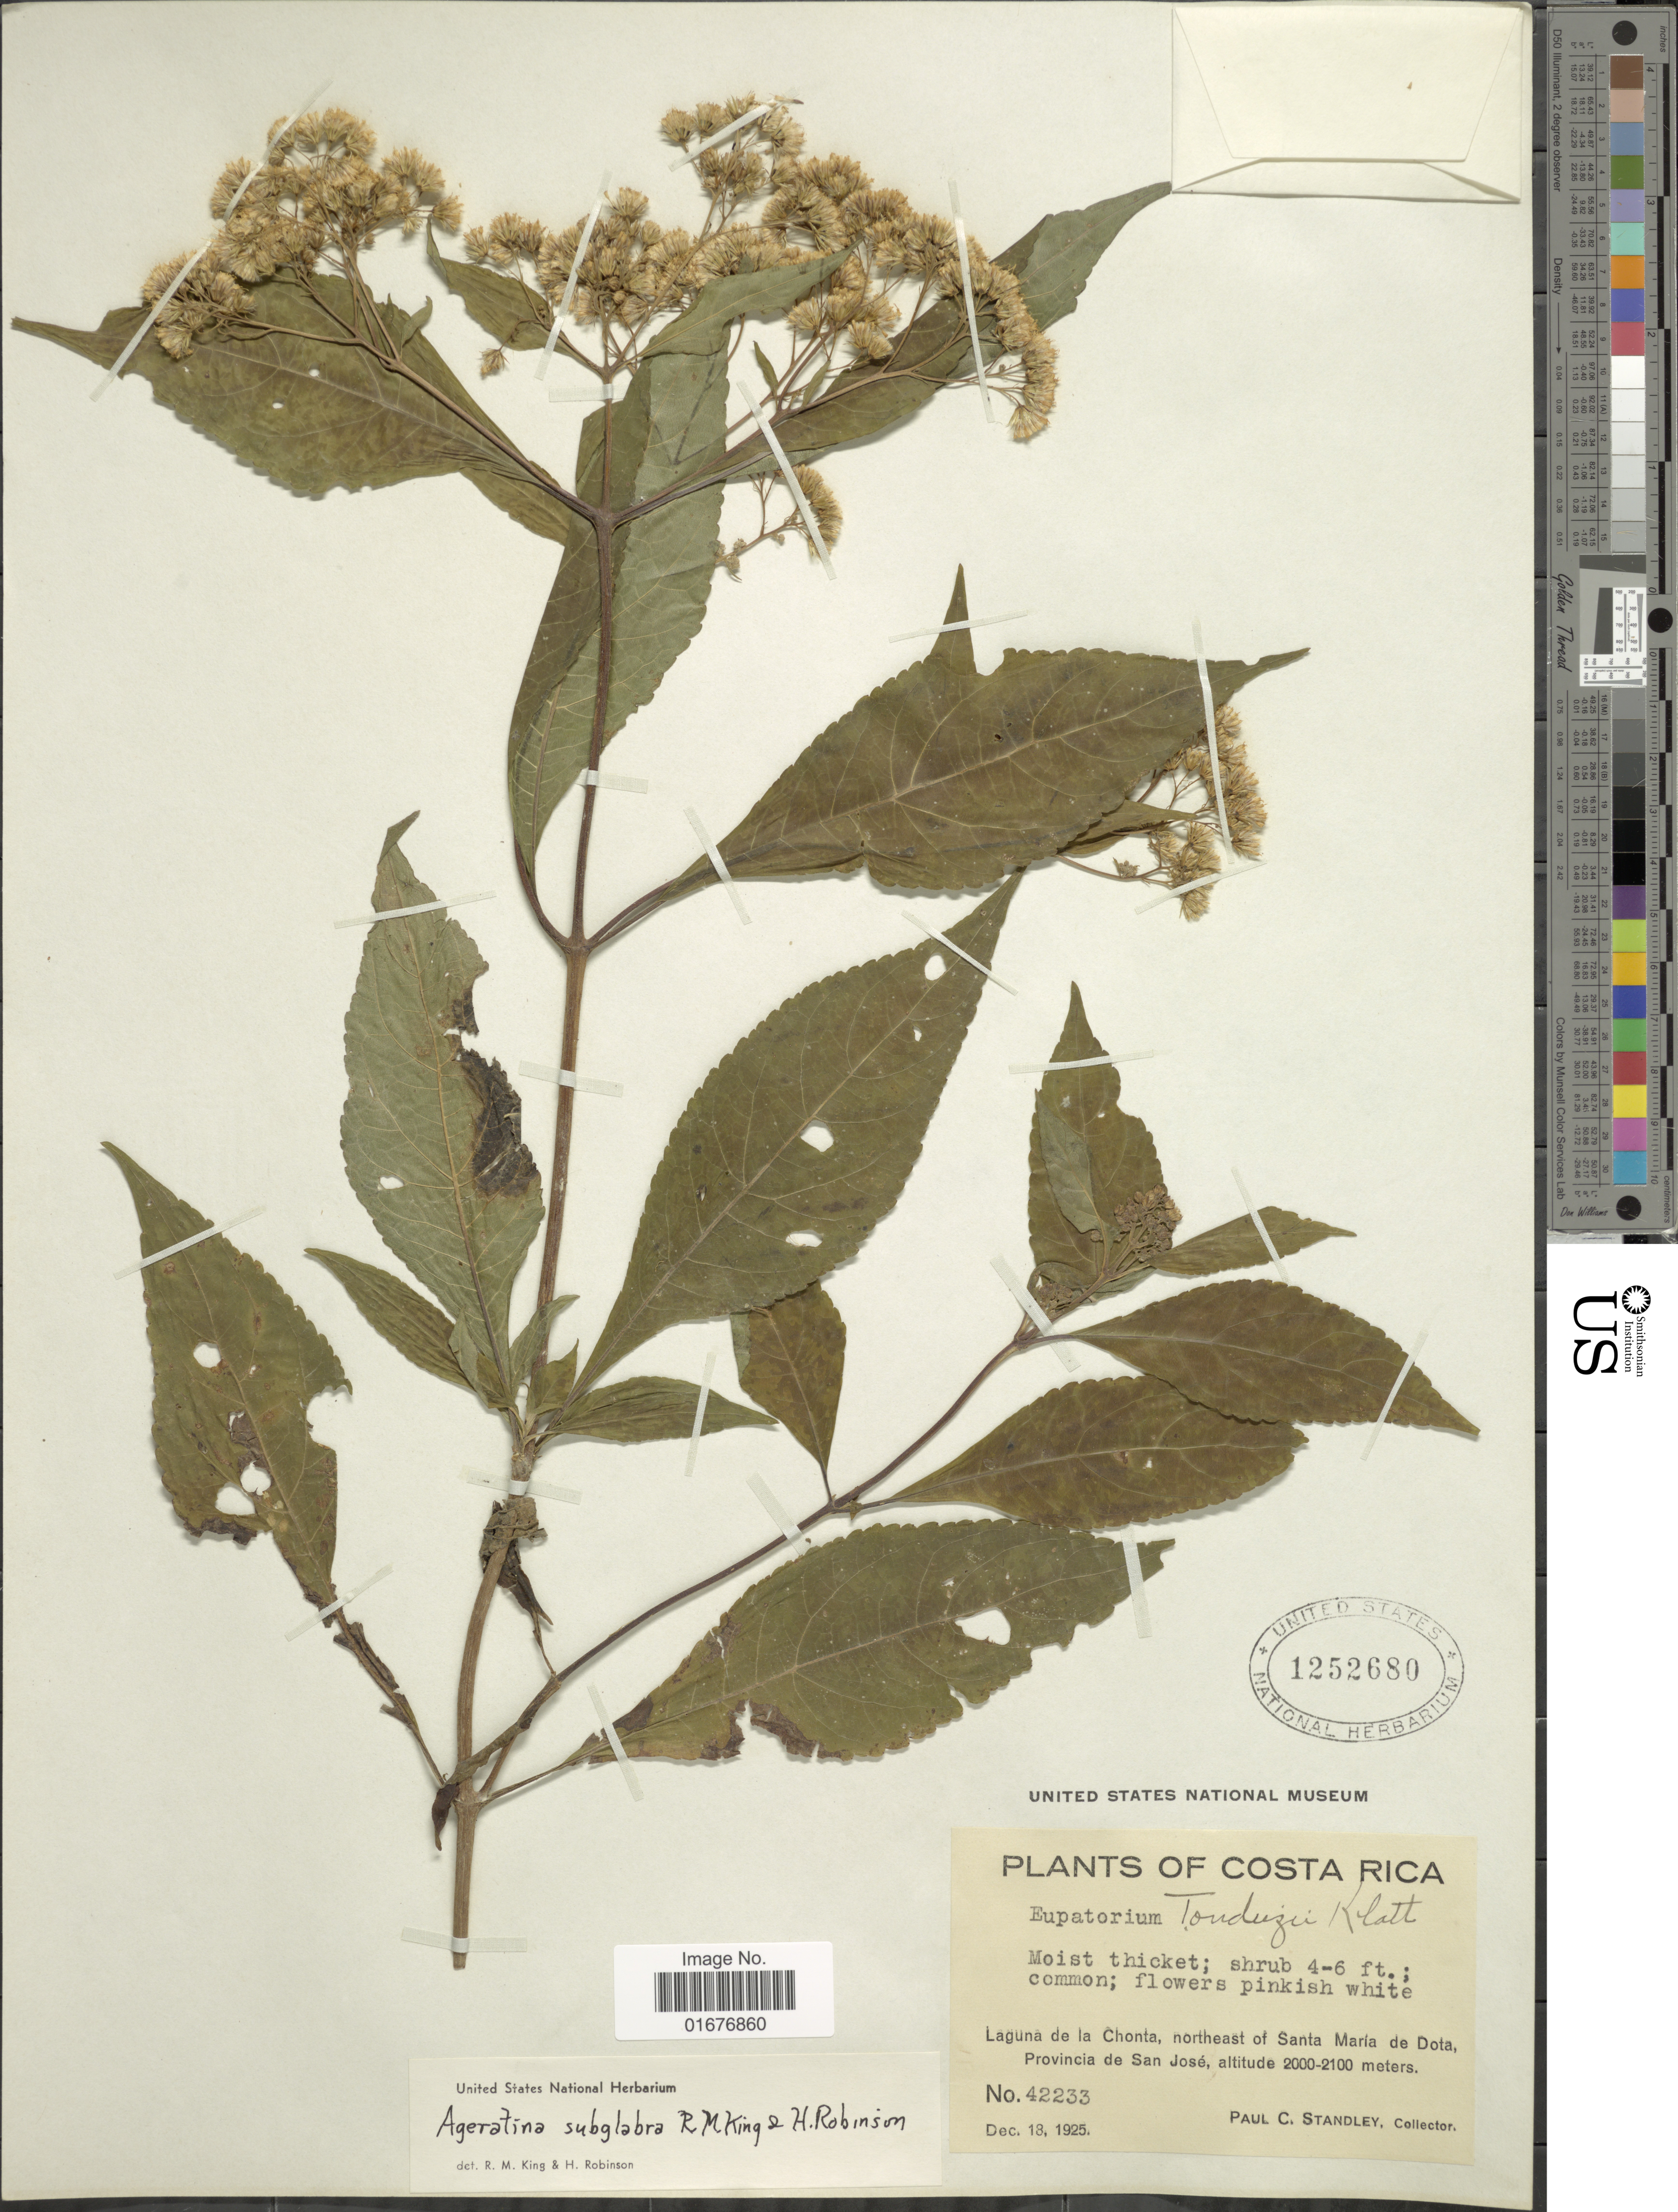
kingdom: Plantae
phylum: Tracheophyta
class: Magnoliopsida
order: Asterales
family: Asteraceae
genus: Ageratina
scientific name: Ageratina subglabra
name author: R.M. King & H. Rob.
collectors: P. C. Standley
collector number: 42233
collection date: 1925-12-18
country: Costa Rica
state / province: San José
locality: Laguna de la Chonta, northeast of Santa Maria de Dota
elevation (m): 2000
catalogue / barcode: US 1252680